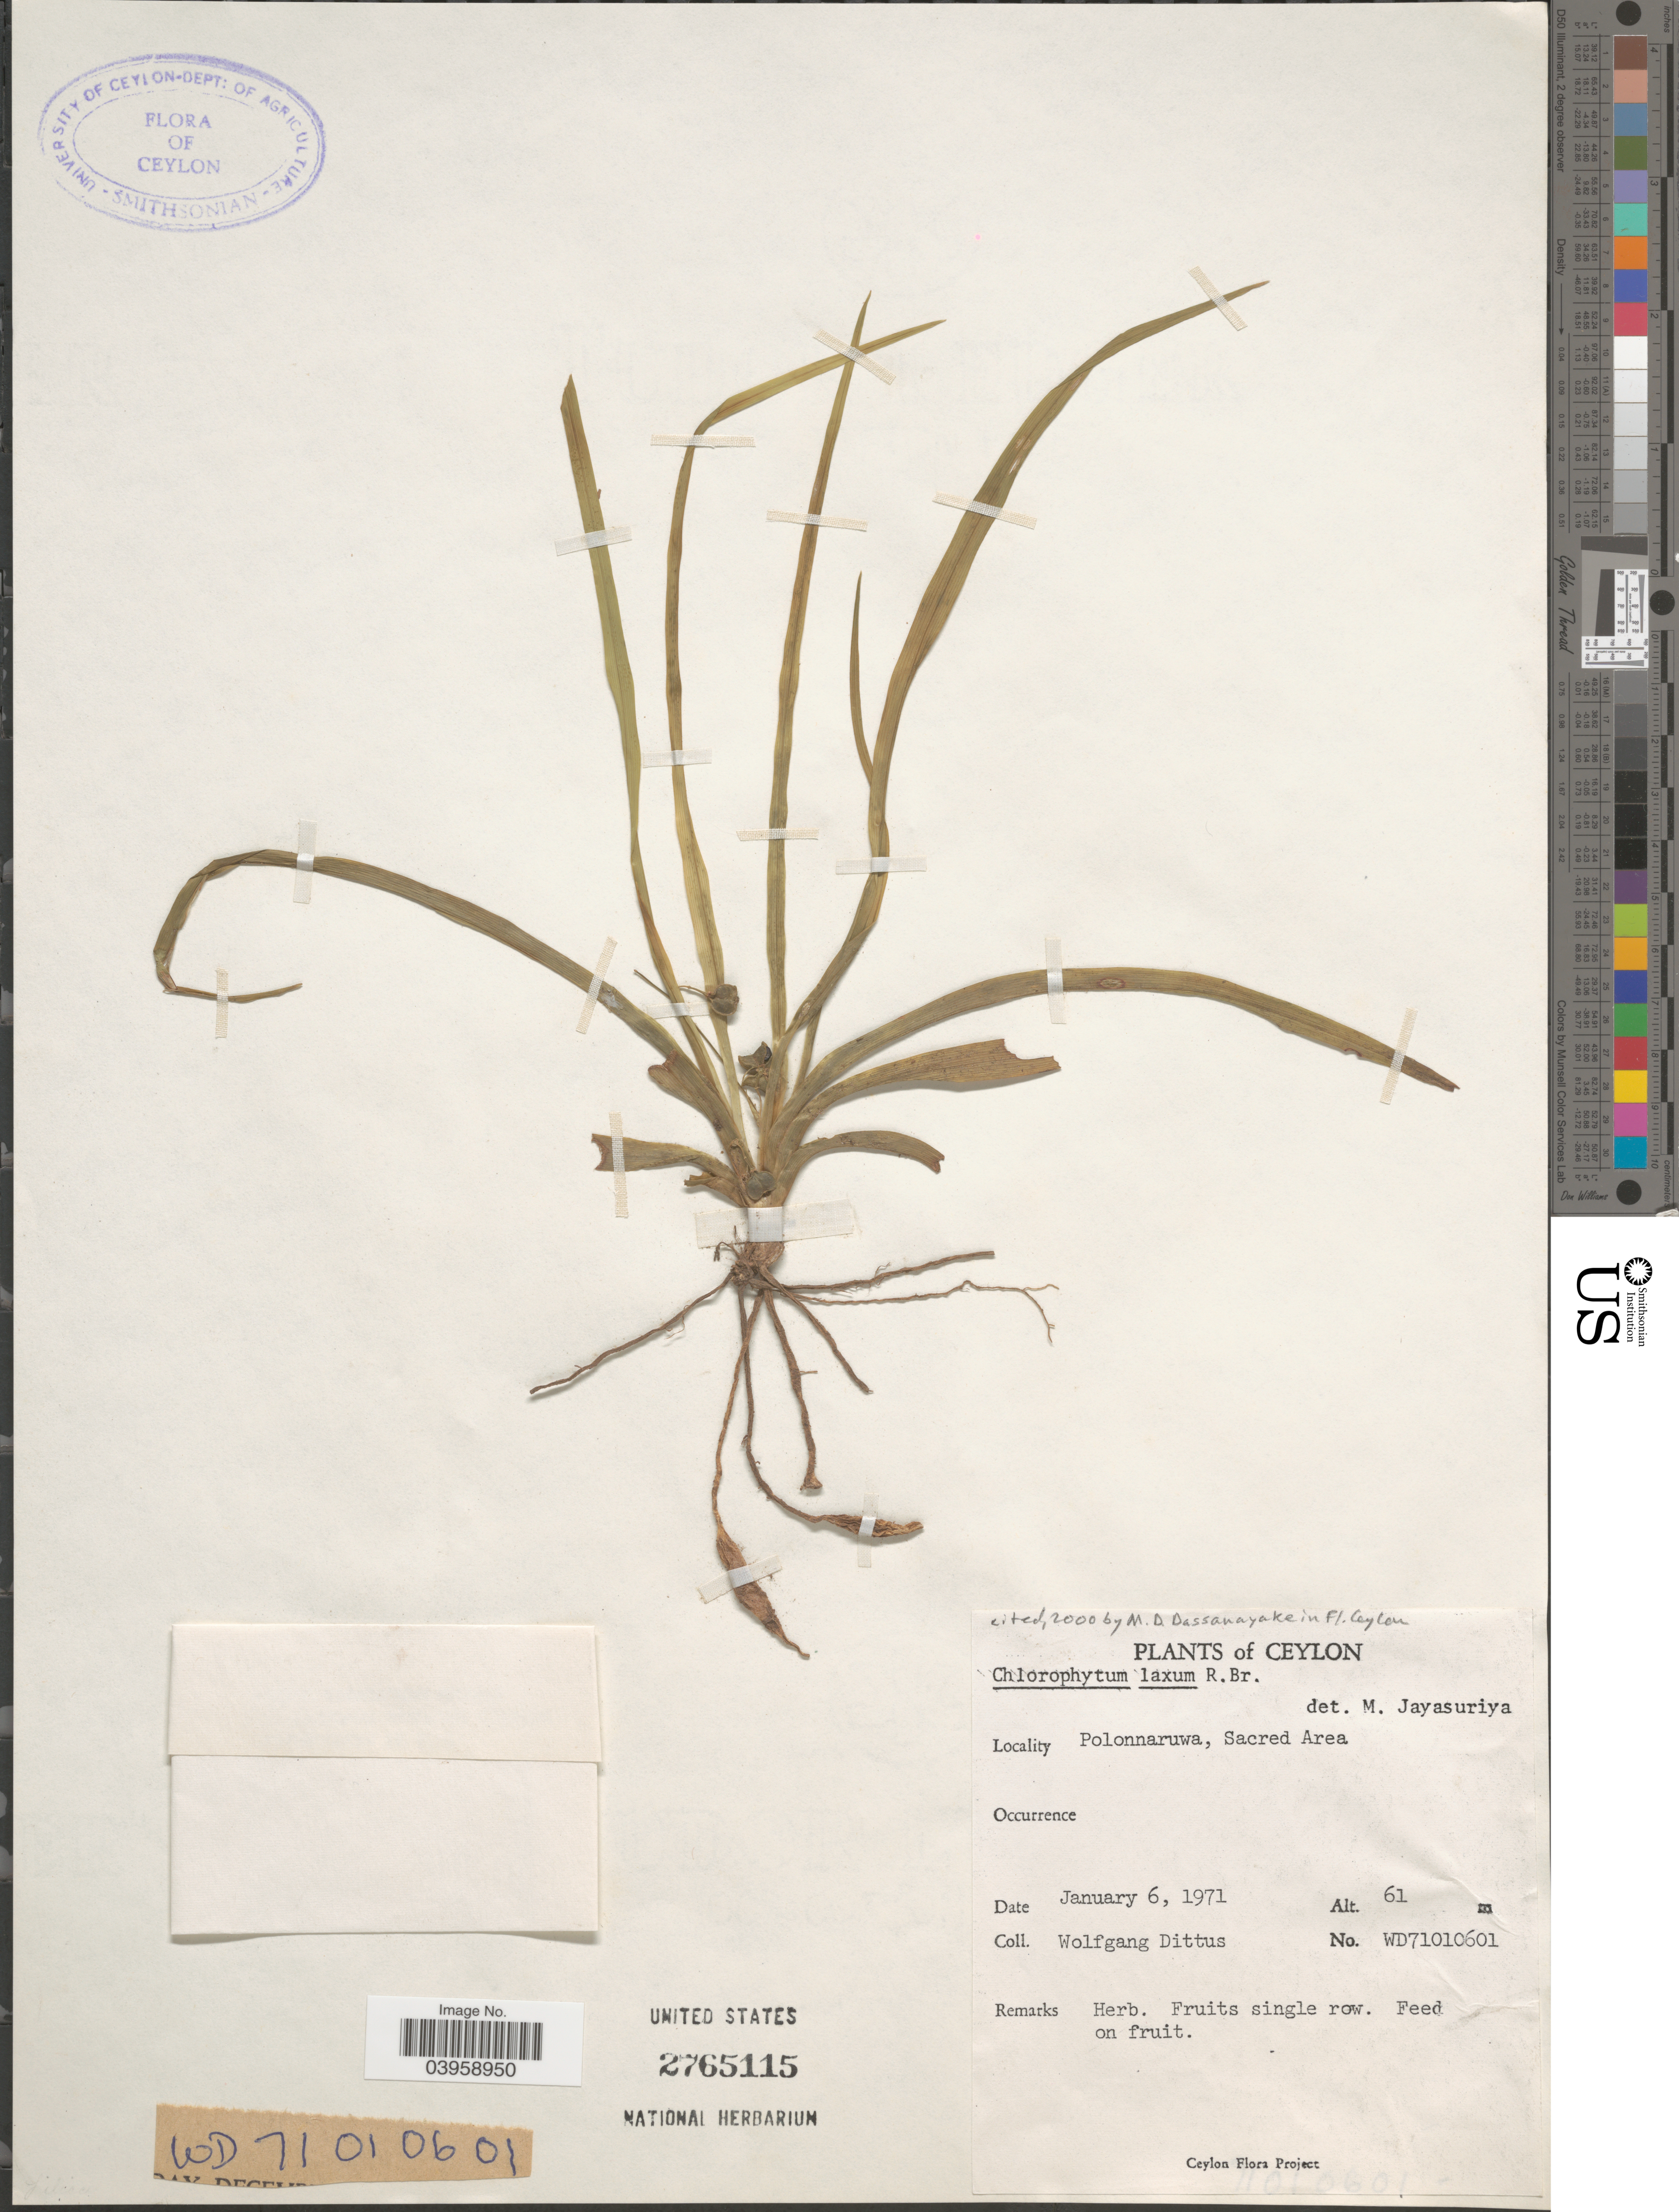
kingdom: Plantae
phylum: Tracheophyta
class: Liliopsida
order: Asparagales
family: Asparagaceae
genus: Chlorophytum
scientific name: Chlorophytum laxum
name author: R. Br.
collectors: W. Dittus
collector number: WD71010601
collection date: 1971-01-06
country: Sri Lanka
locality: Ceylon. Polonnaruwa, Sacred Area.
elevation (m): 61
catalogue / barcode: US 2765115